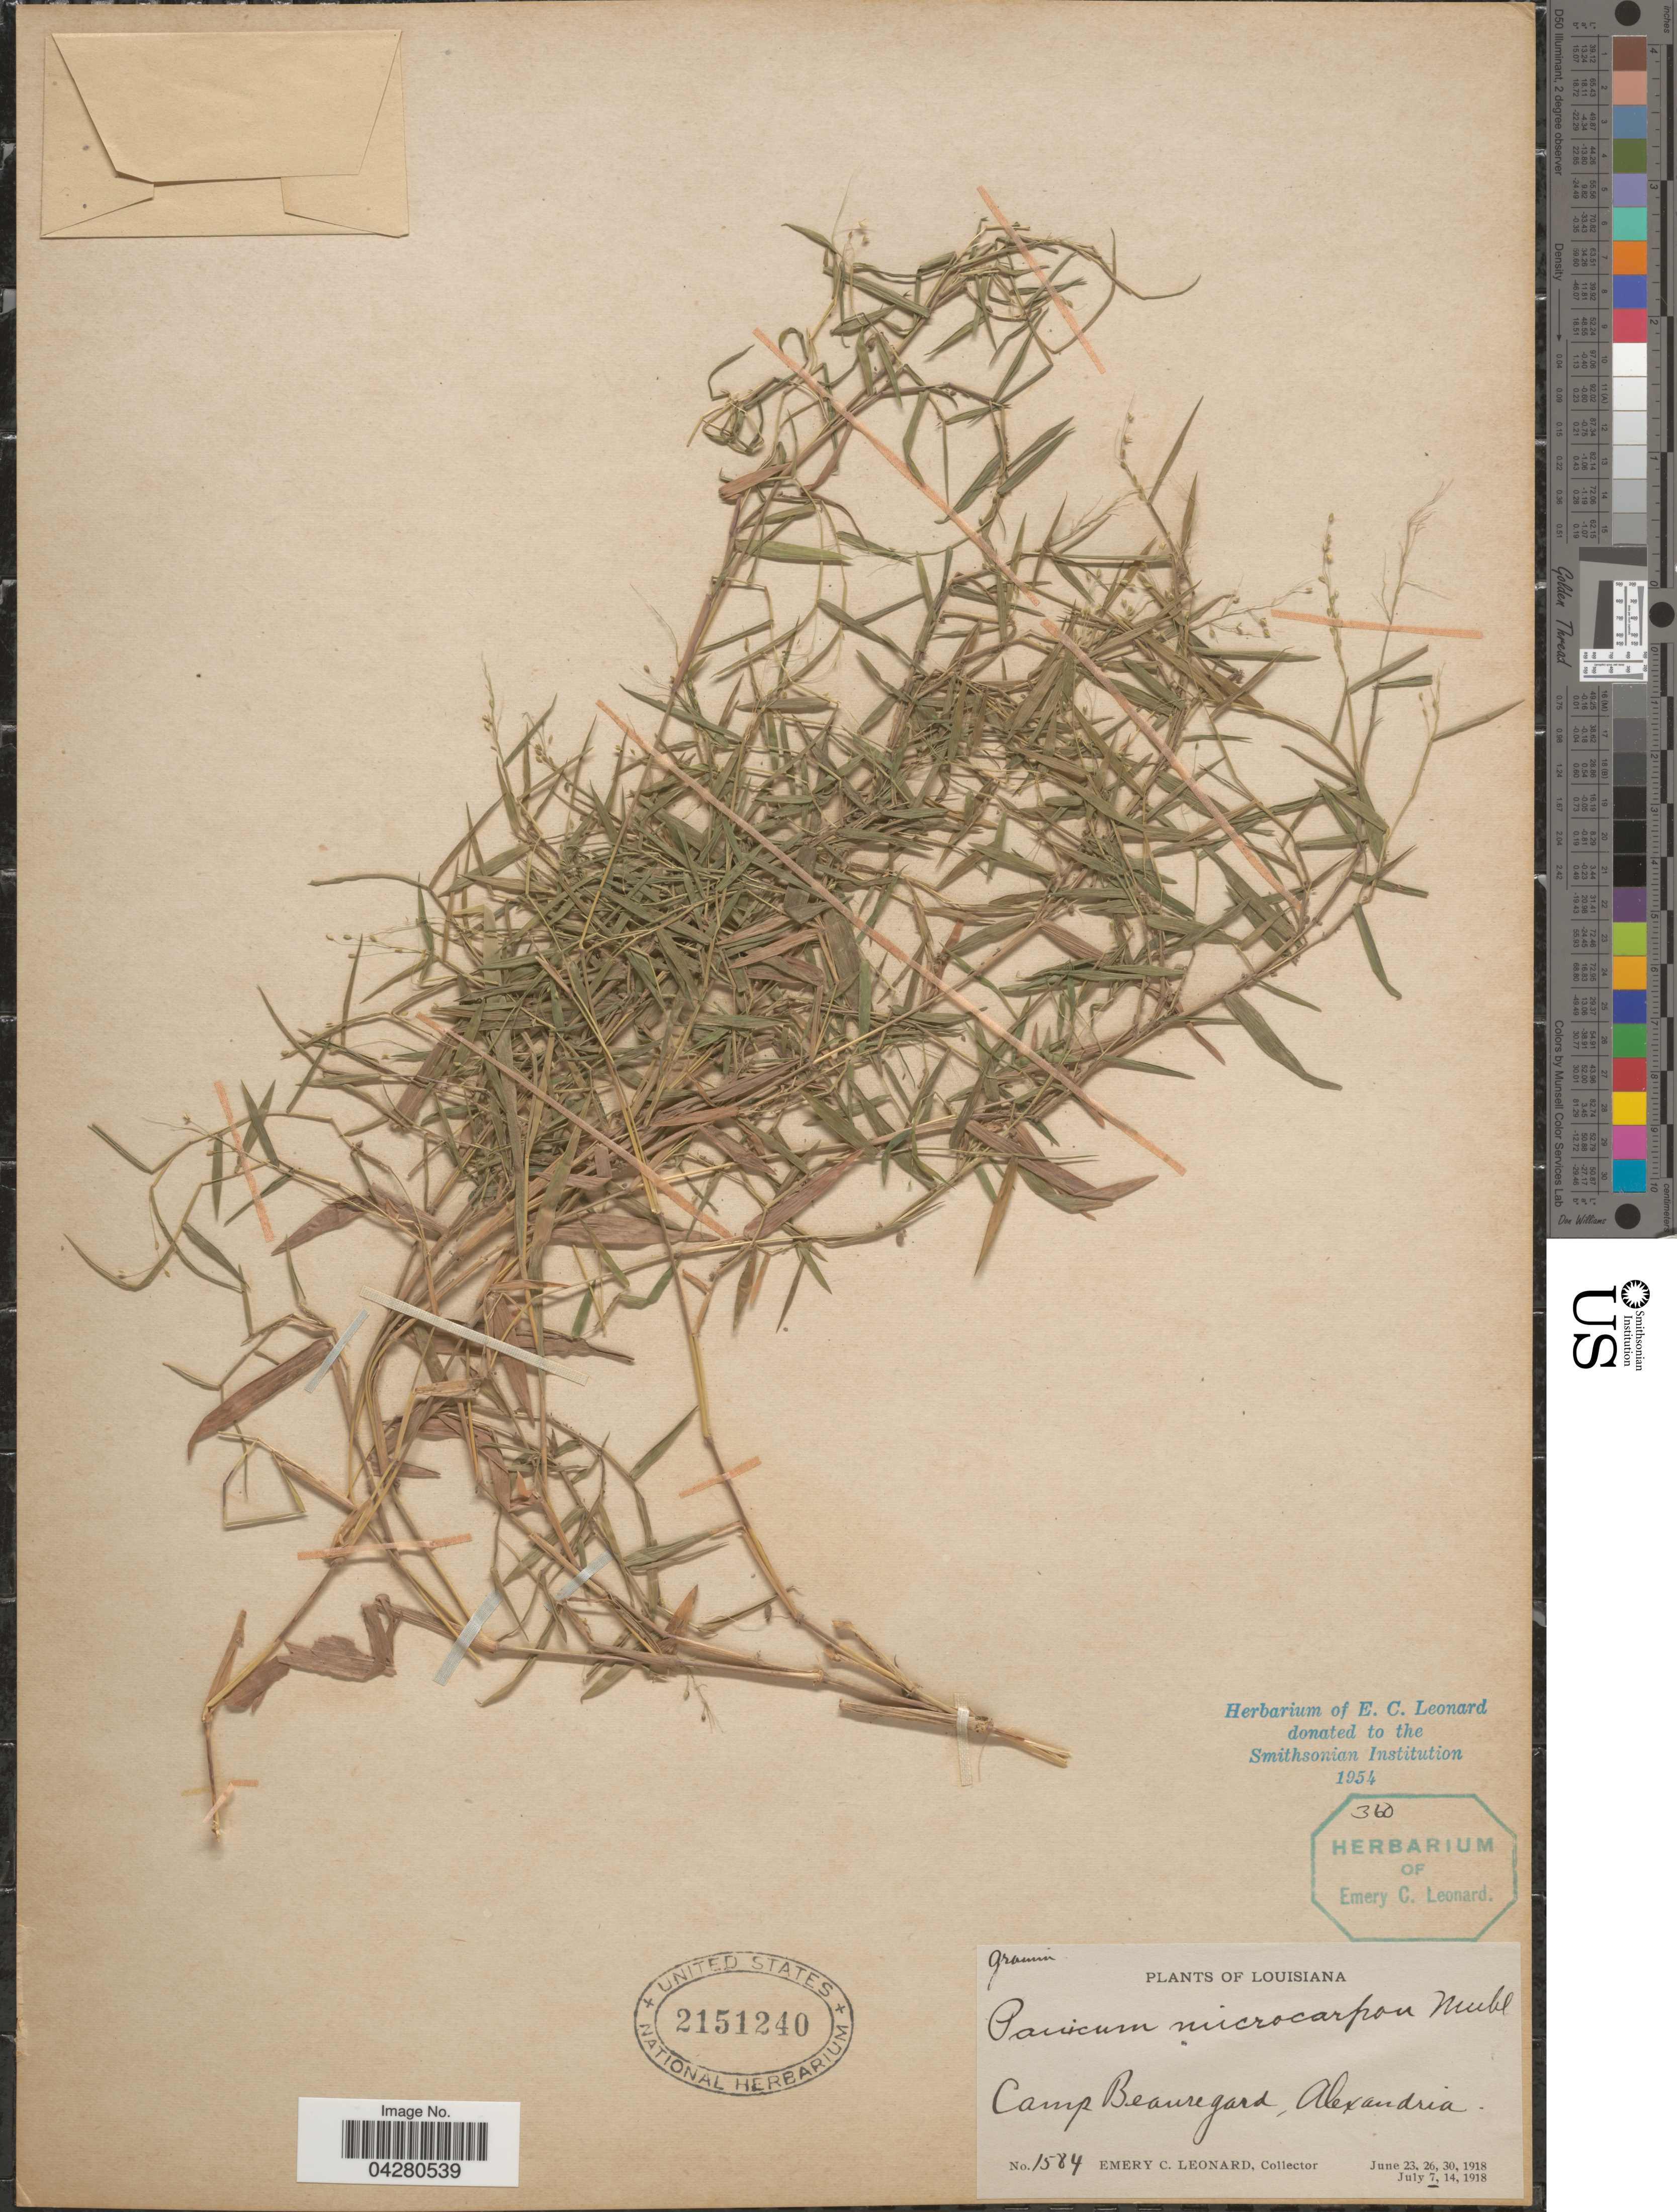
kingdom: Plantae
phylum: Tracheophyta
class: Liliopsida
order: Poales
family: Poaceae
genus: Dichanthelium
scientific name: Dichanthelium dichotomum var. dichotomum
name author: (L.) Gould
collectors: E. C. Leonard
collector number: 1584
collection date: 1918-07-07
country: United States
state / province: Louisiana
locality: Camp Beauregard, Alexandria.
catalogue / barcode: US 2151240